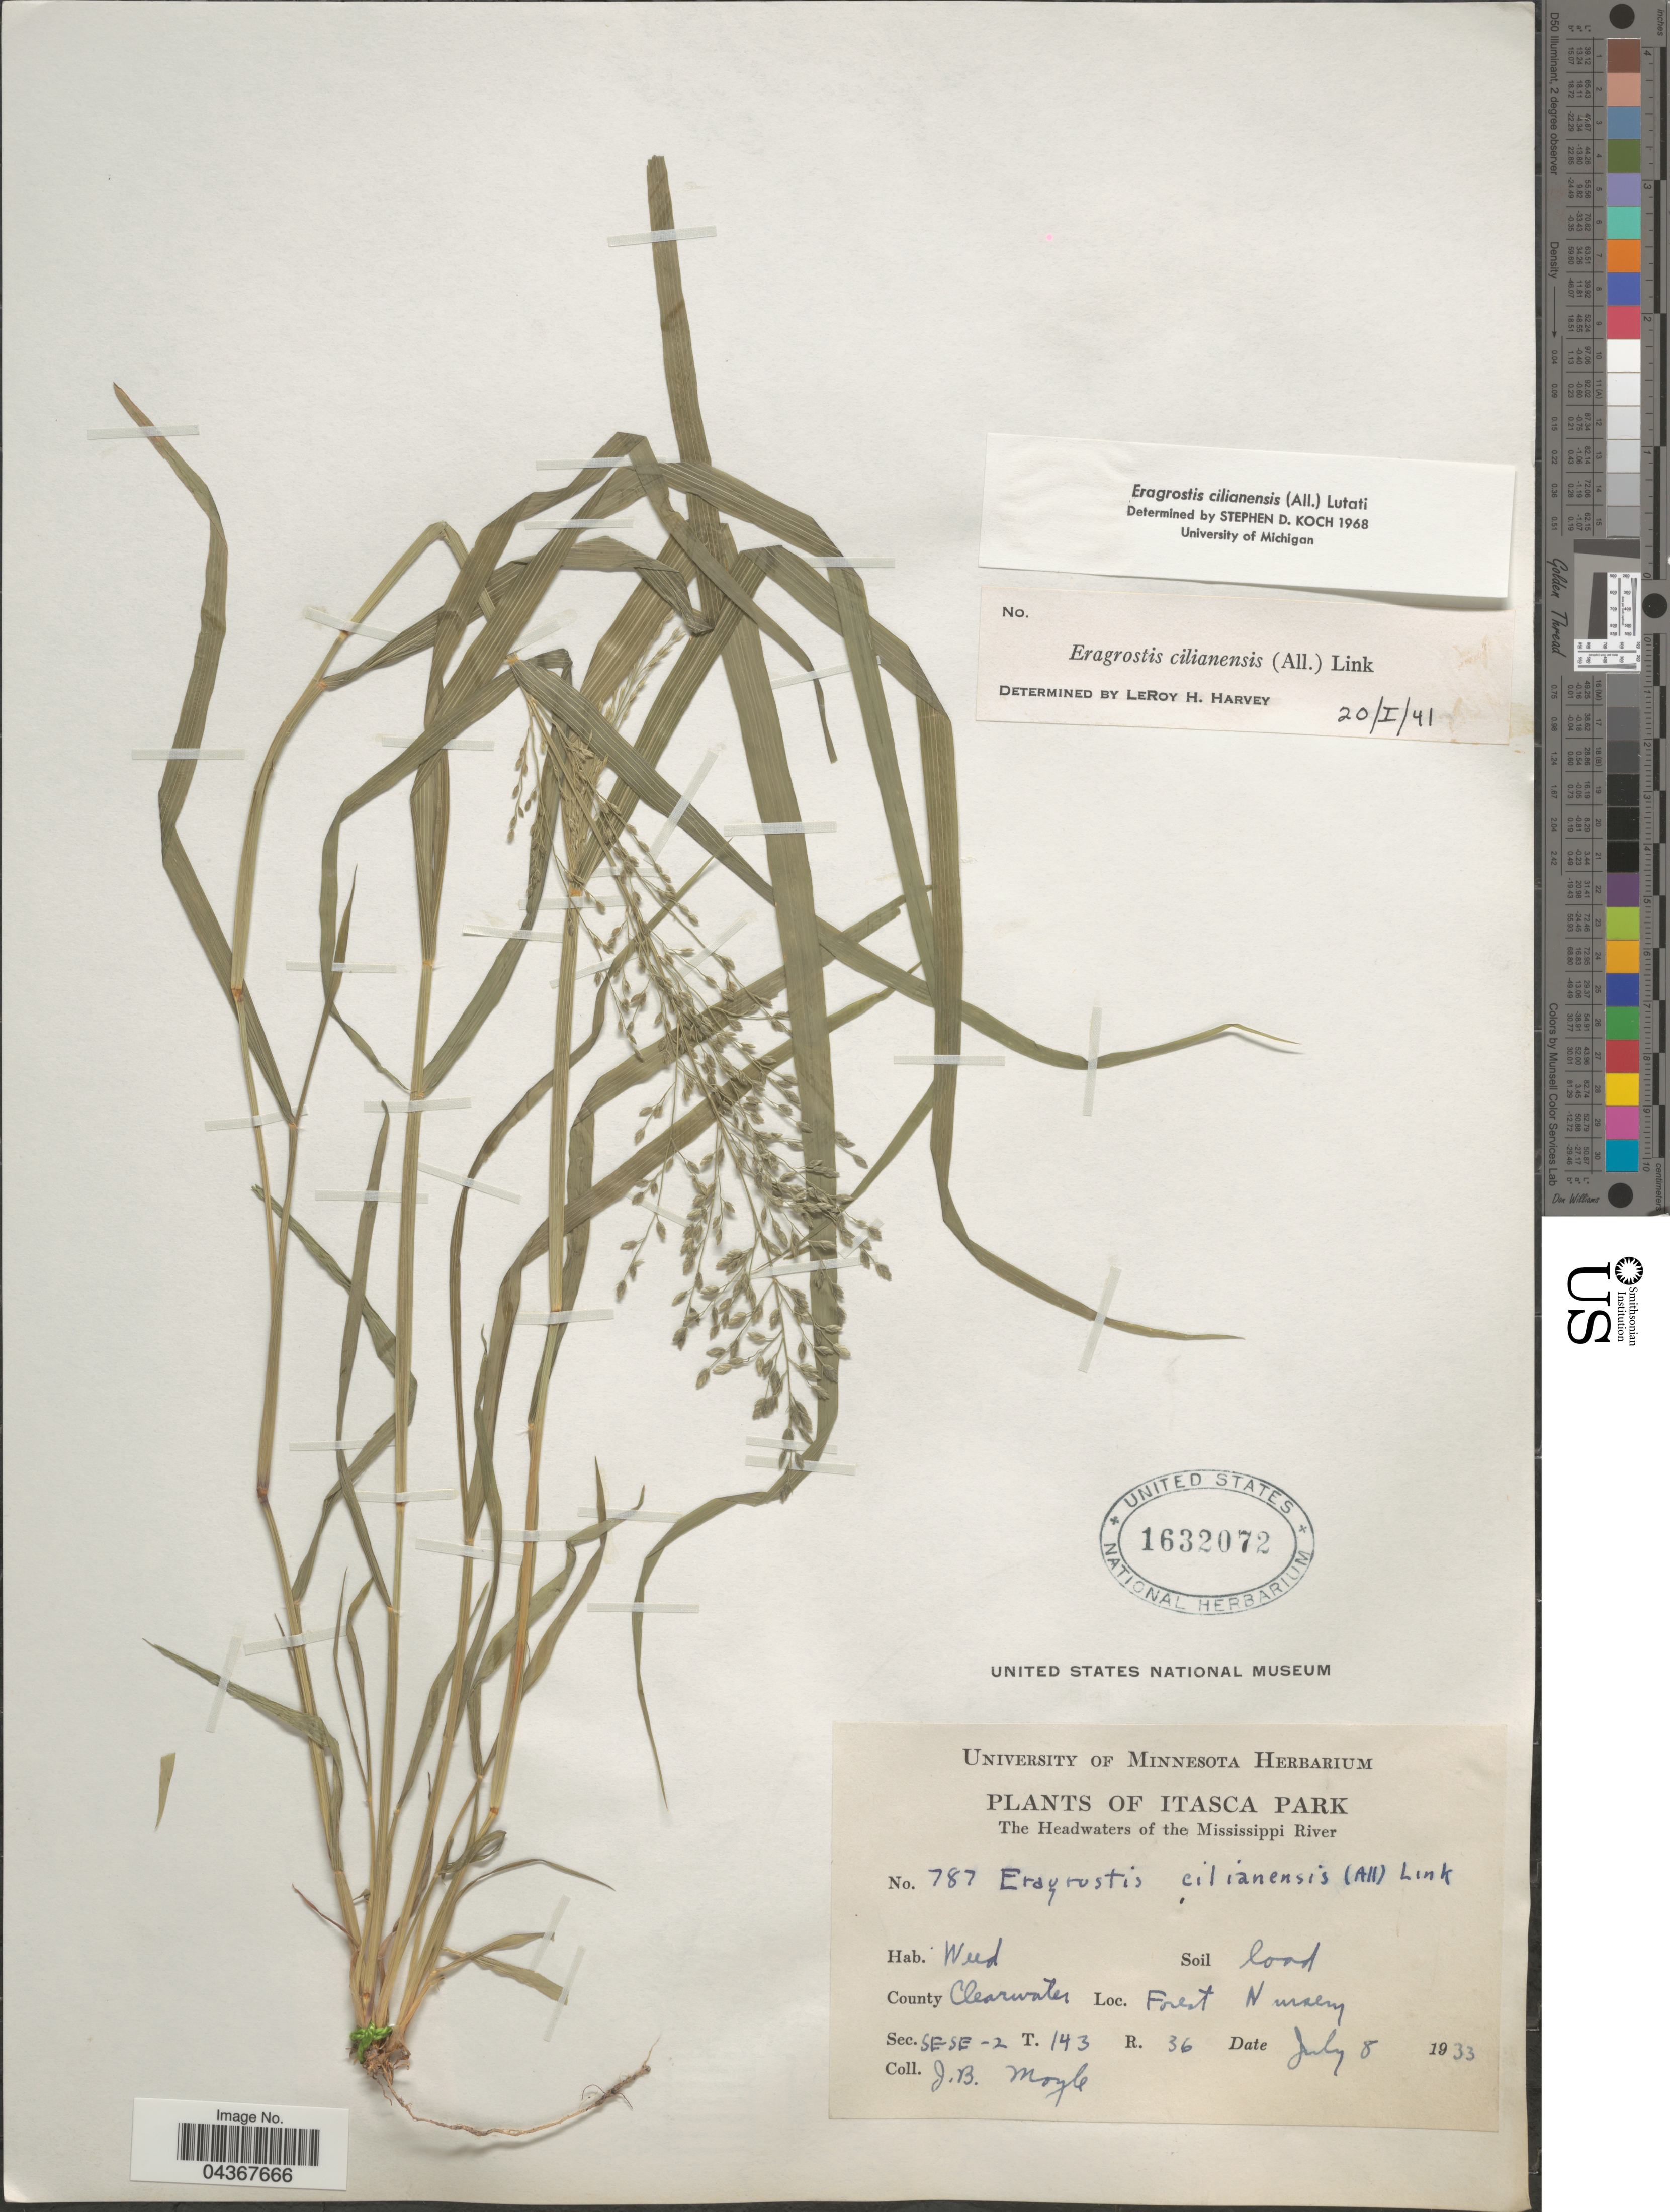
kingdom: Plantae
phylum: Tracheophyta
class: Liliopsida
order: Poales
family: Poaceae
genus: Eragrostis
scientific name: Eragrostis cilianensis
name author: (Bellardi) Vignolo ex Janch.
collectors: J. Moyle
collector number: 787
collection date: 1933-07-08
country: United States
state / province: Minnesota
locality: Itasca Park. The Headwaters of the Mississippi River. County Clearwater. Forest Nursery. Sec. SE-SE-2 T. 143. R. 36.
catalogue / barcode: US 1632072